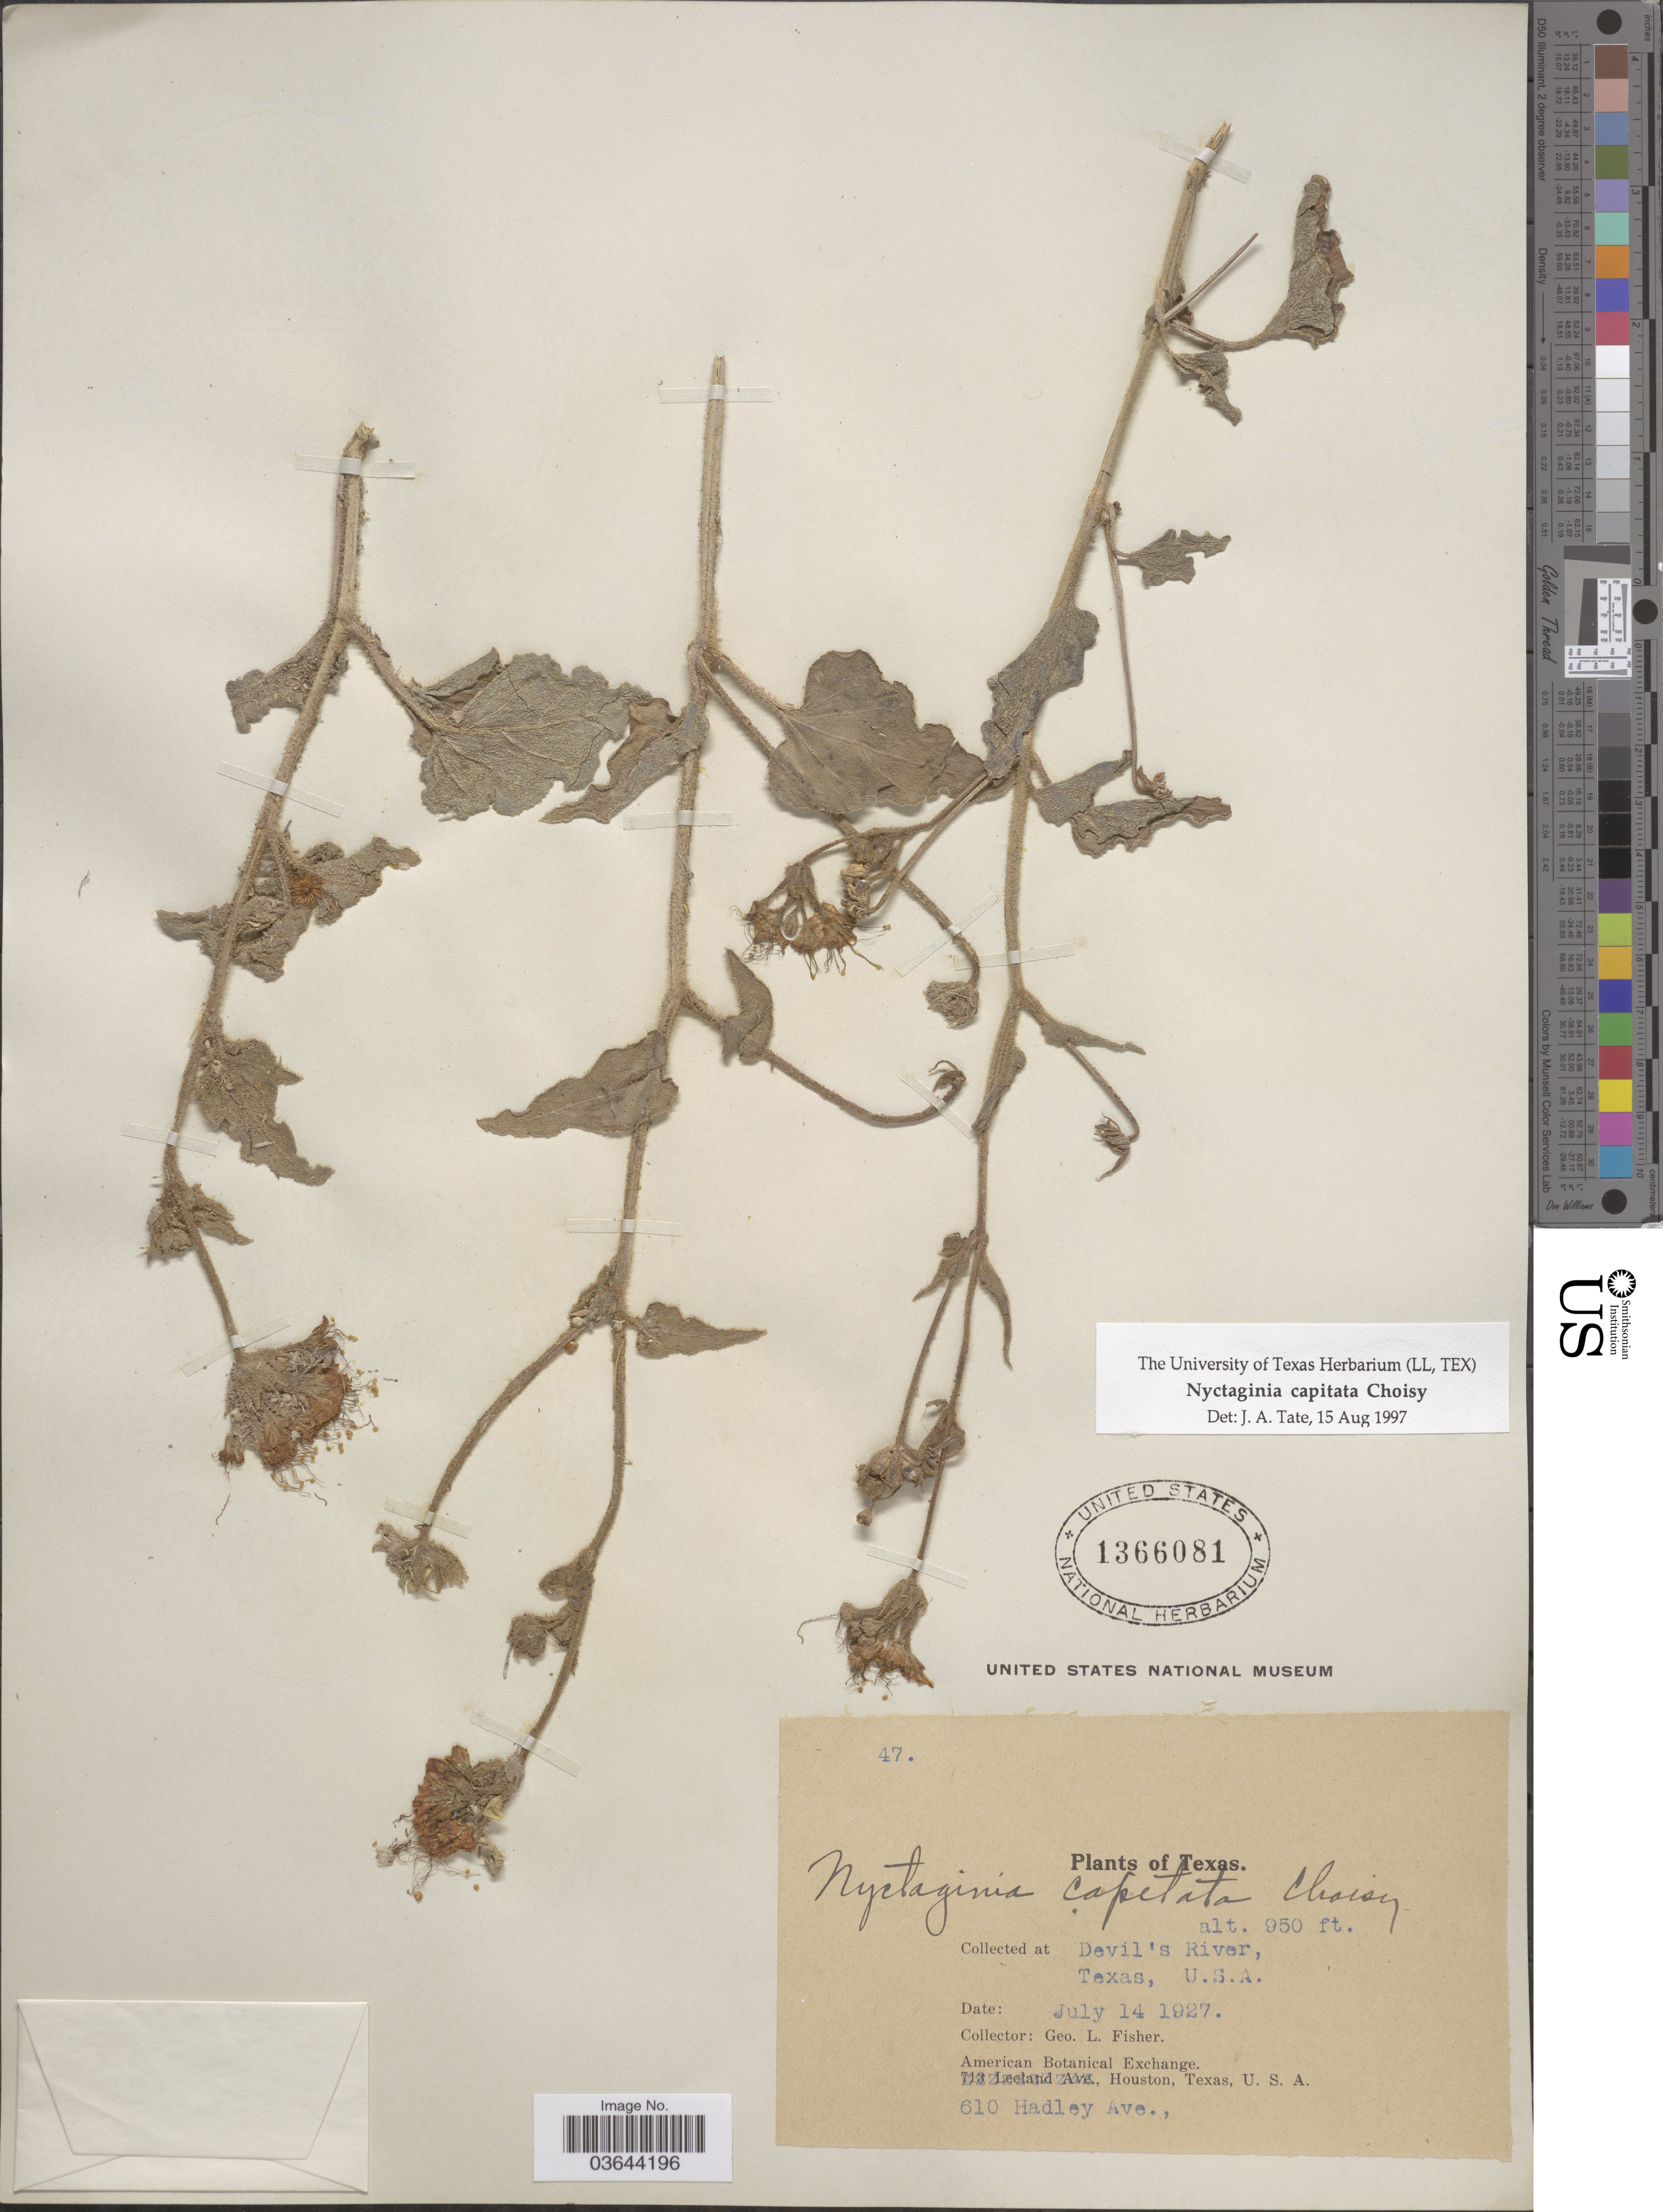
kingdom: Plantae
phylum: Tracheophyta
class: Magnoliopsida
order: Caryophyllales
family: Nyctaginaceae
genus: Nyctaginia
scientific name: Nyctaginia capitata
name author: Choisy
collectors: G. L. Fisher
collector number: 47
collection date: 1927-07-14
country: United States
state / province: Texas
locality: Devil's River.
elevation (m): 290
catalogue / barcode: US 1366081